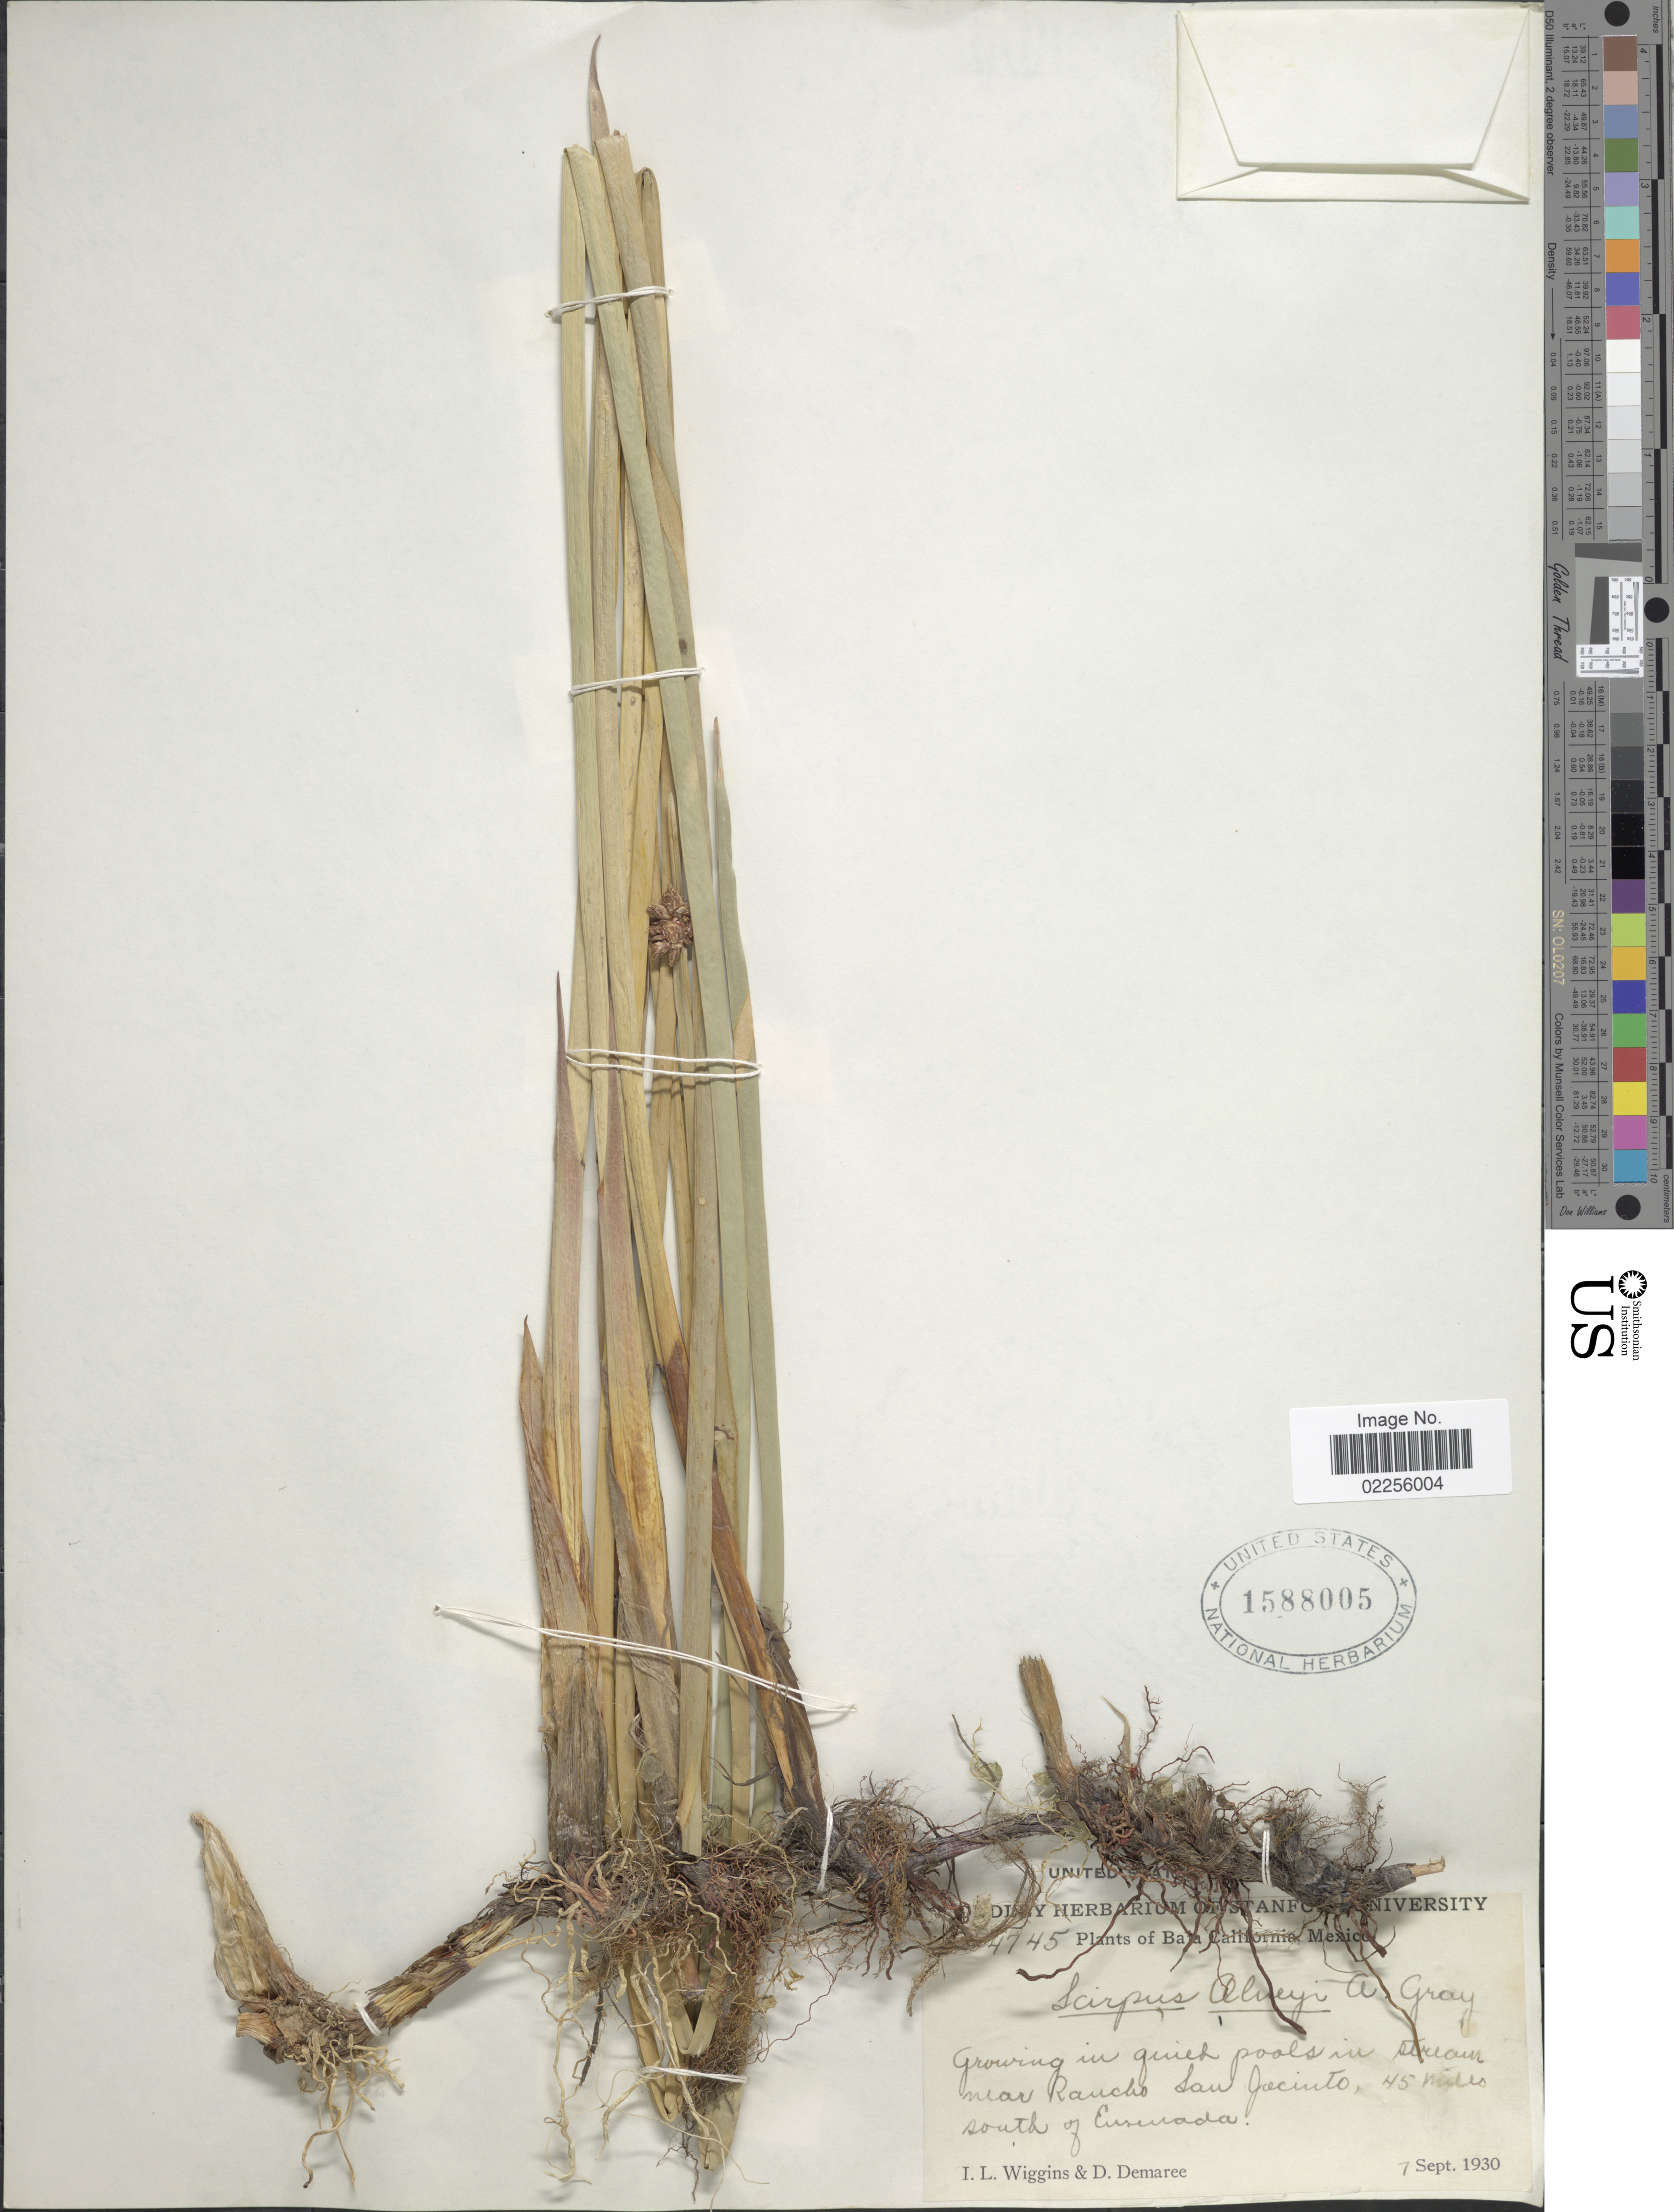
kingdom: Plantae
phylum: Tracheophyta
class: Liliopsida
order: Poales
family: Cyperaceae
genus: Schoenoplectus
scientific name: Schoenoplectus americanus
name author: (Pers.) Volkart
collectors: I. L. Wiggins & D. Demaree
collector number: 4745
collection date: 1930-09-07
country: Mexico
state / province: Baja California Norte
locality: Growing in gulch pools in stream near Rancho San Jacinto, 45 miles south of Ensenada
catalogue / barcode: US 1588005